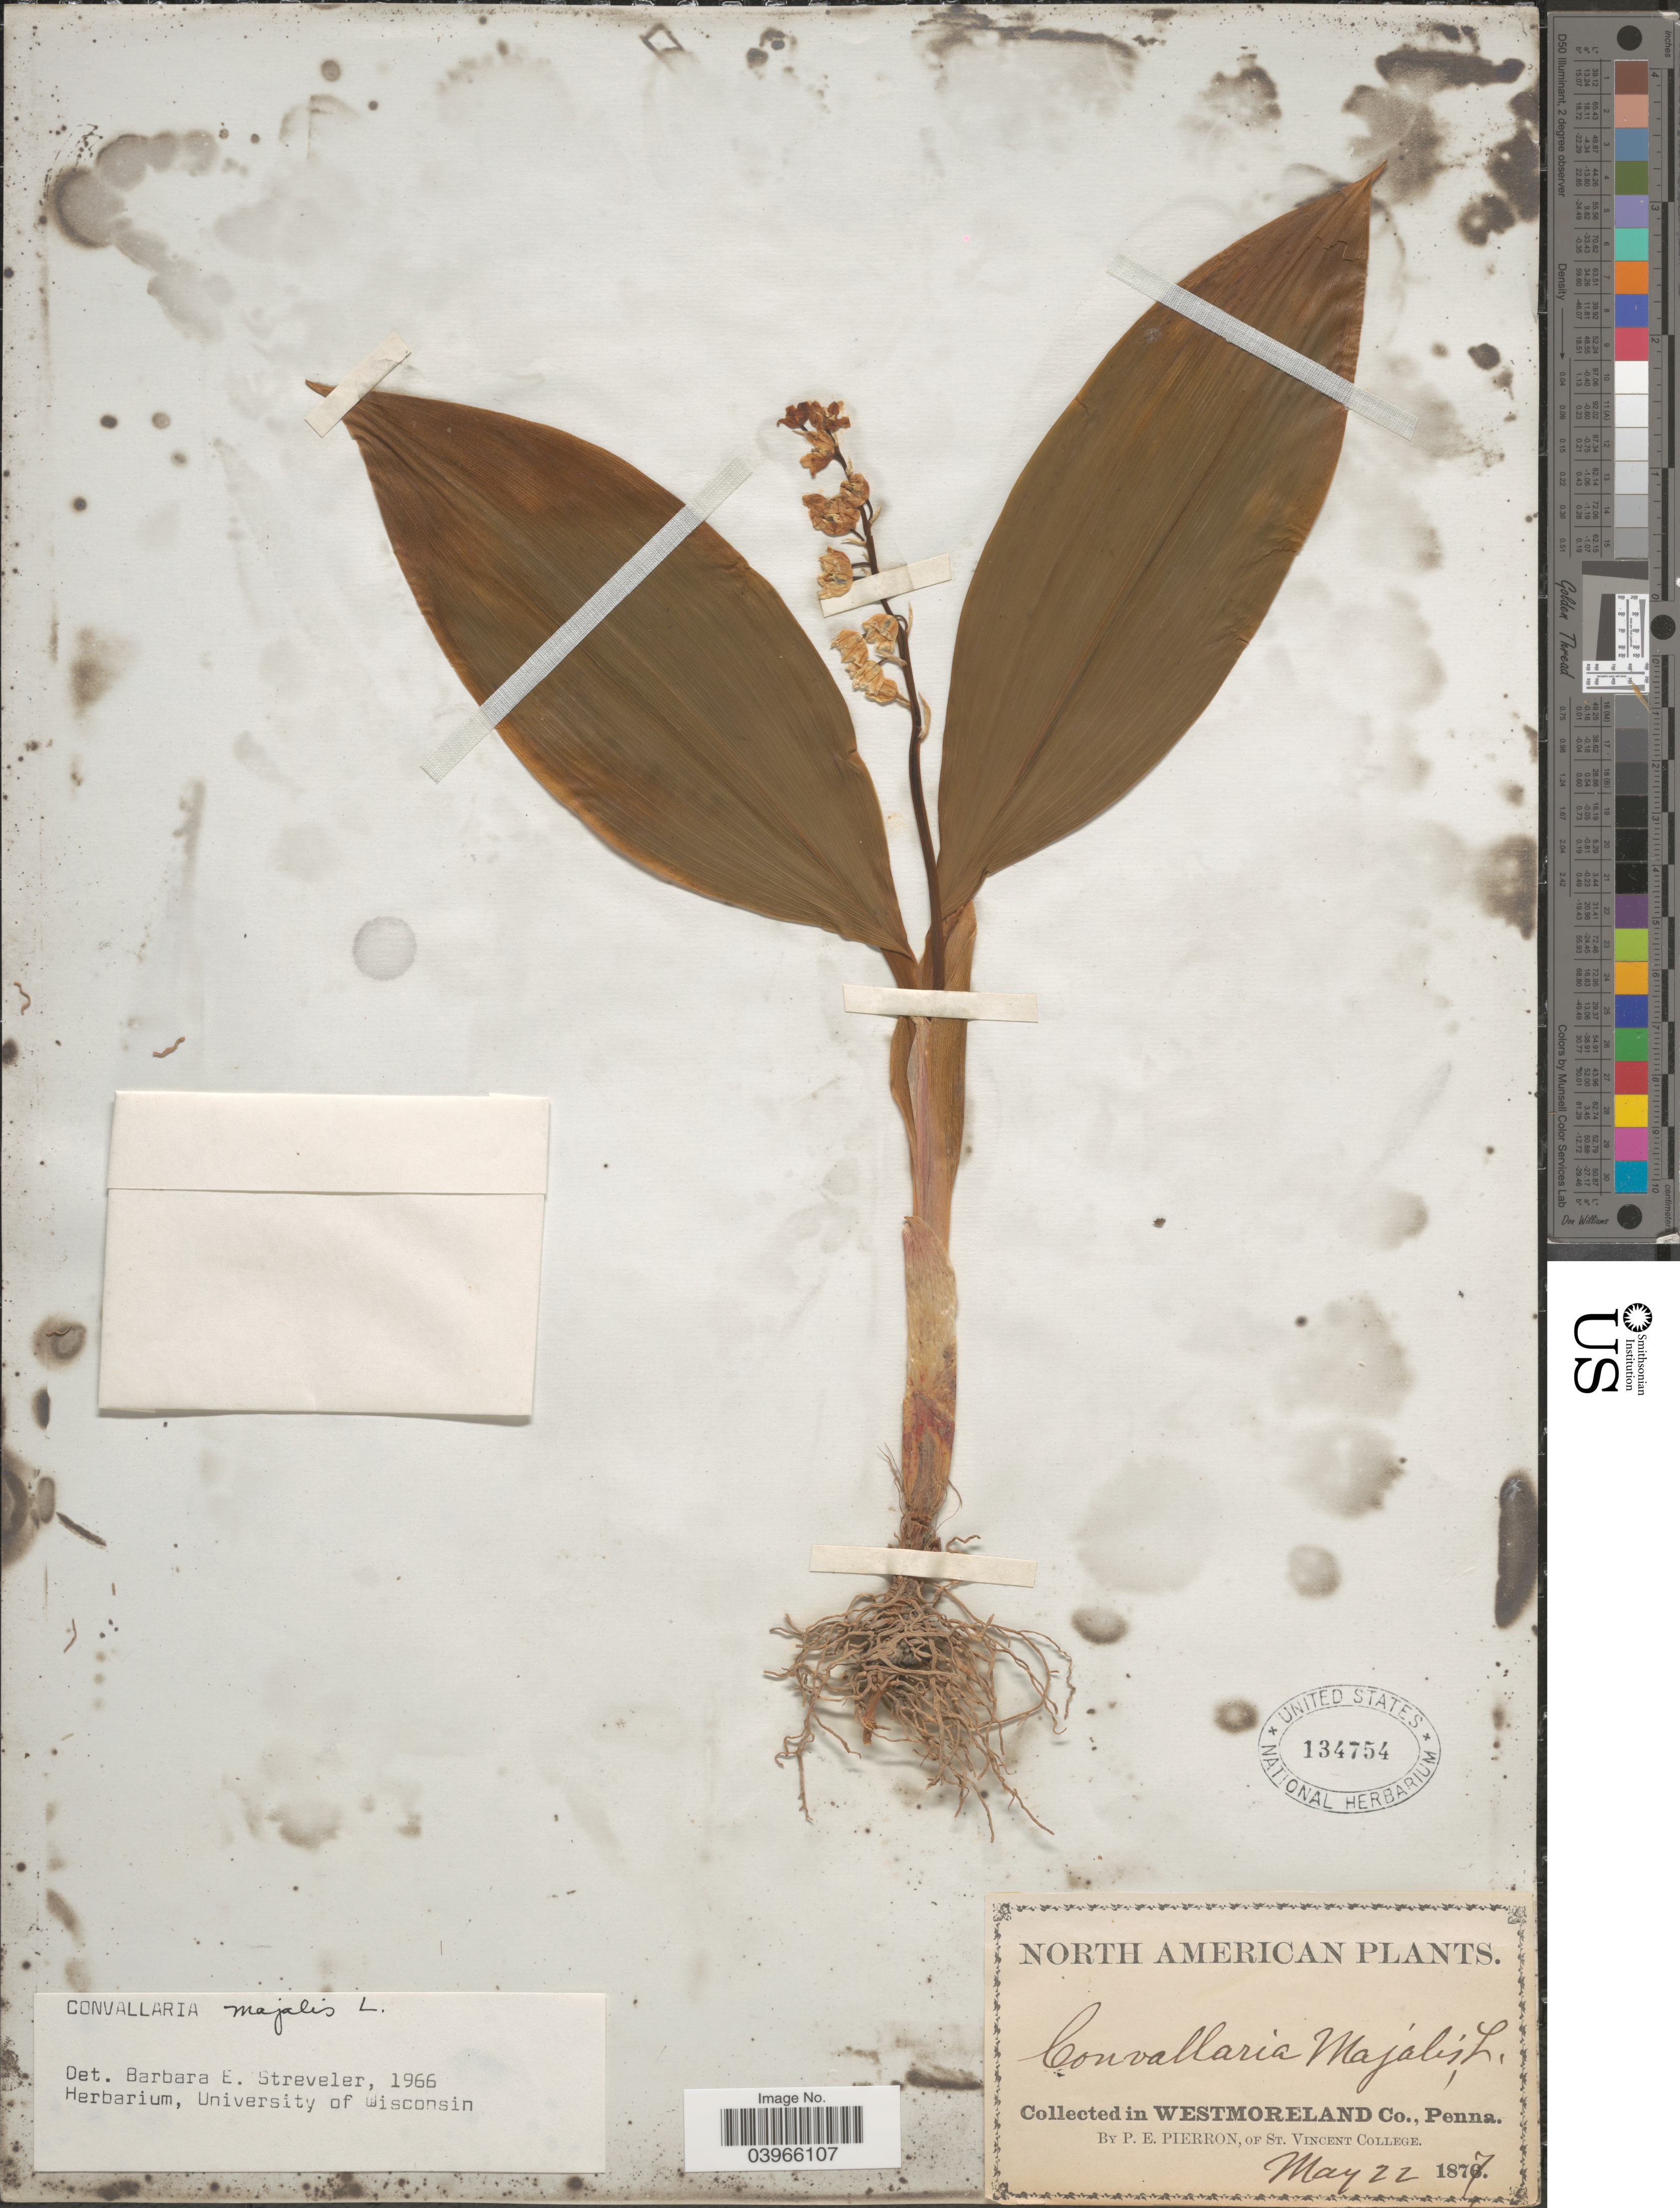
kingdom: Plantae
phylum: Tracheophyta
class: Liliopsida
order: Asparagales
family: Asparagaceae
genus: Convallaria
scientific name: Convallaria majalis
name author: L.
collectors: P. Pierron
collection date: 1877-05-22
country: United States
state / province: Pennsylvania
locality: In Westmoreland Co.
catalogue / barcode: US 134754